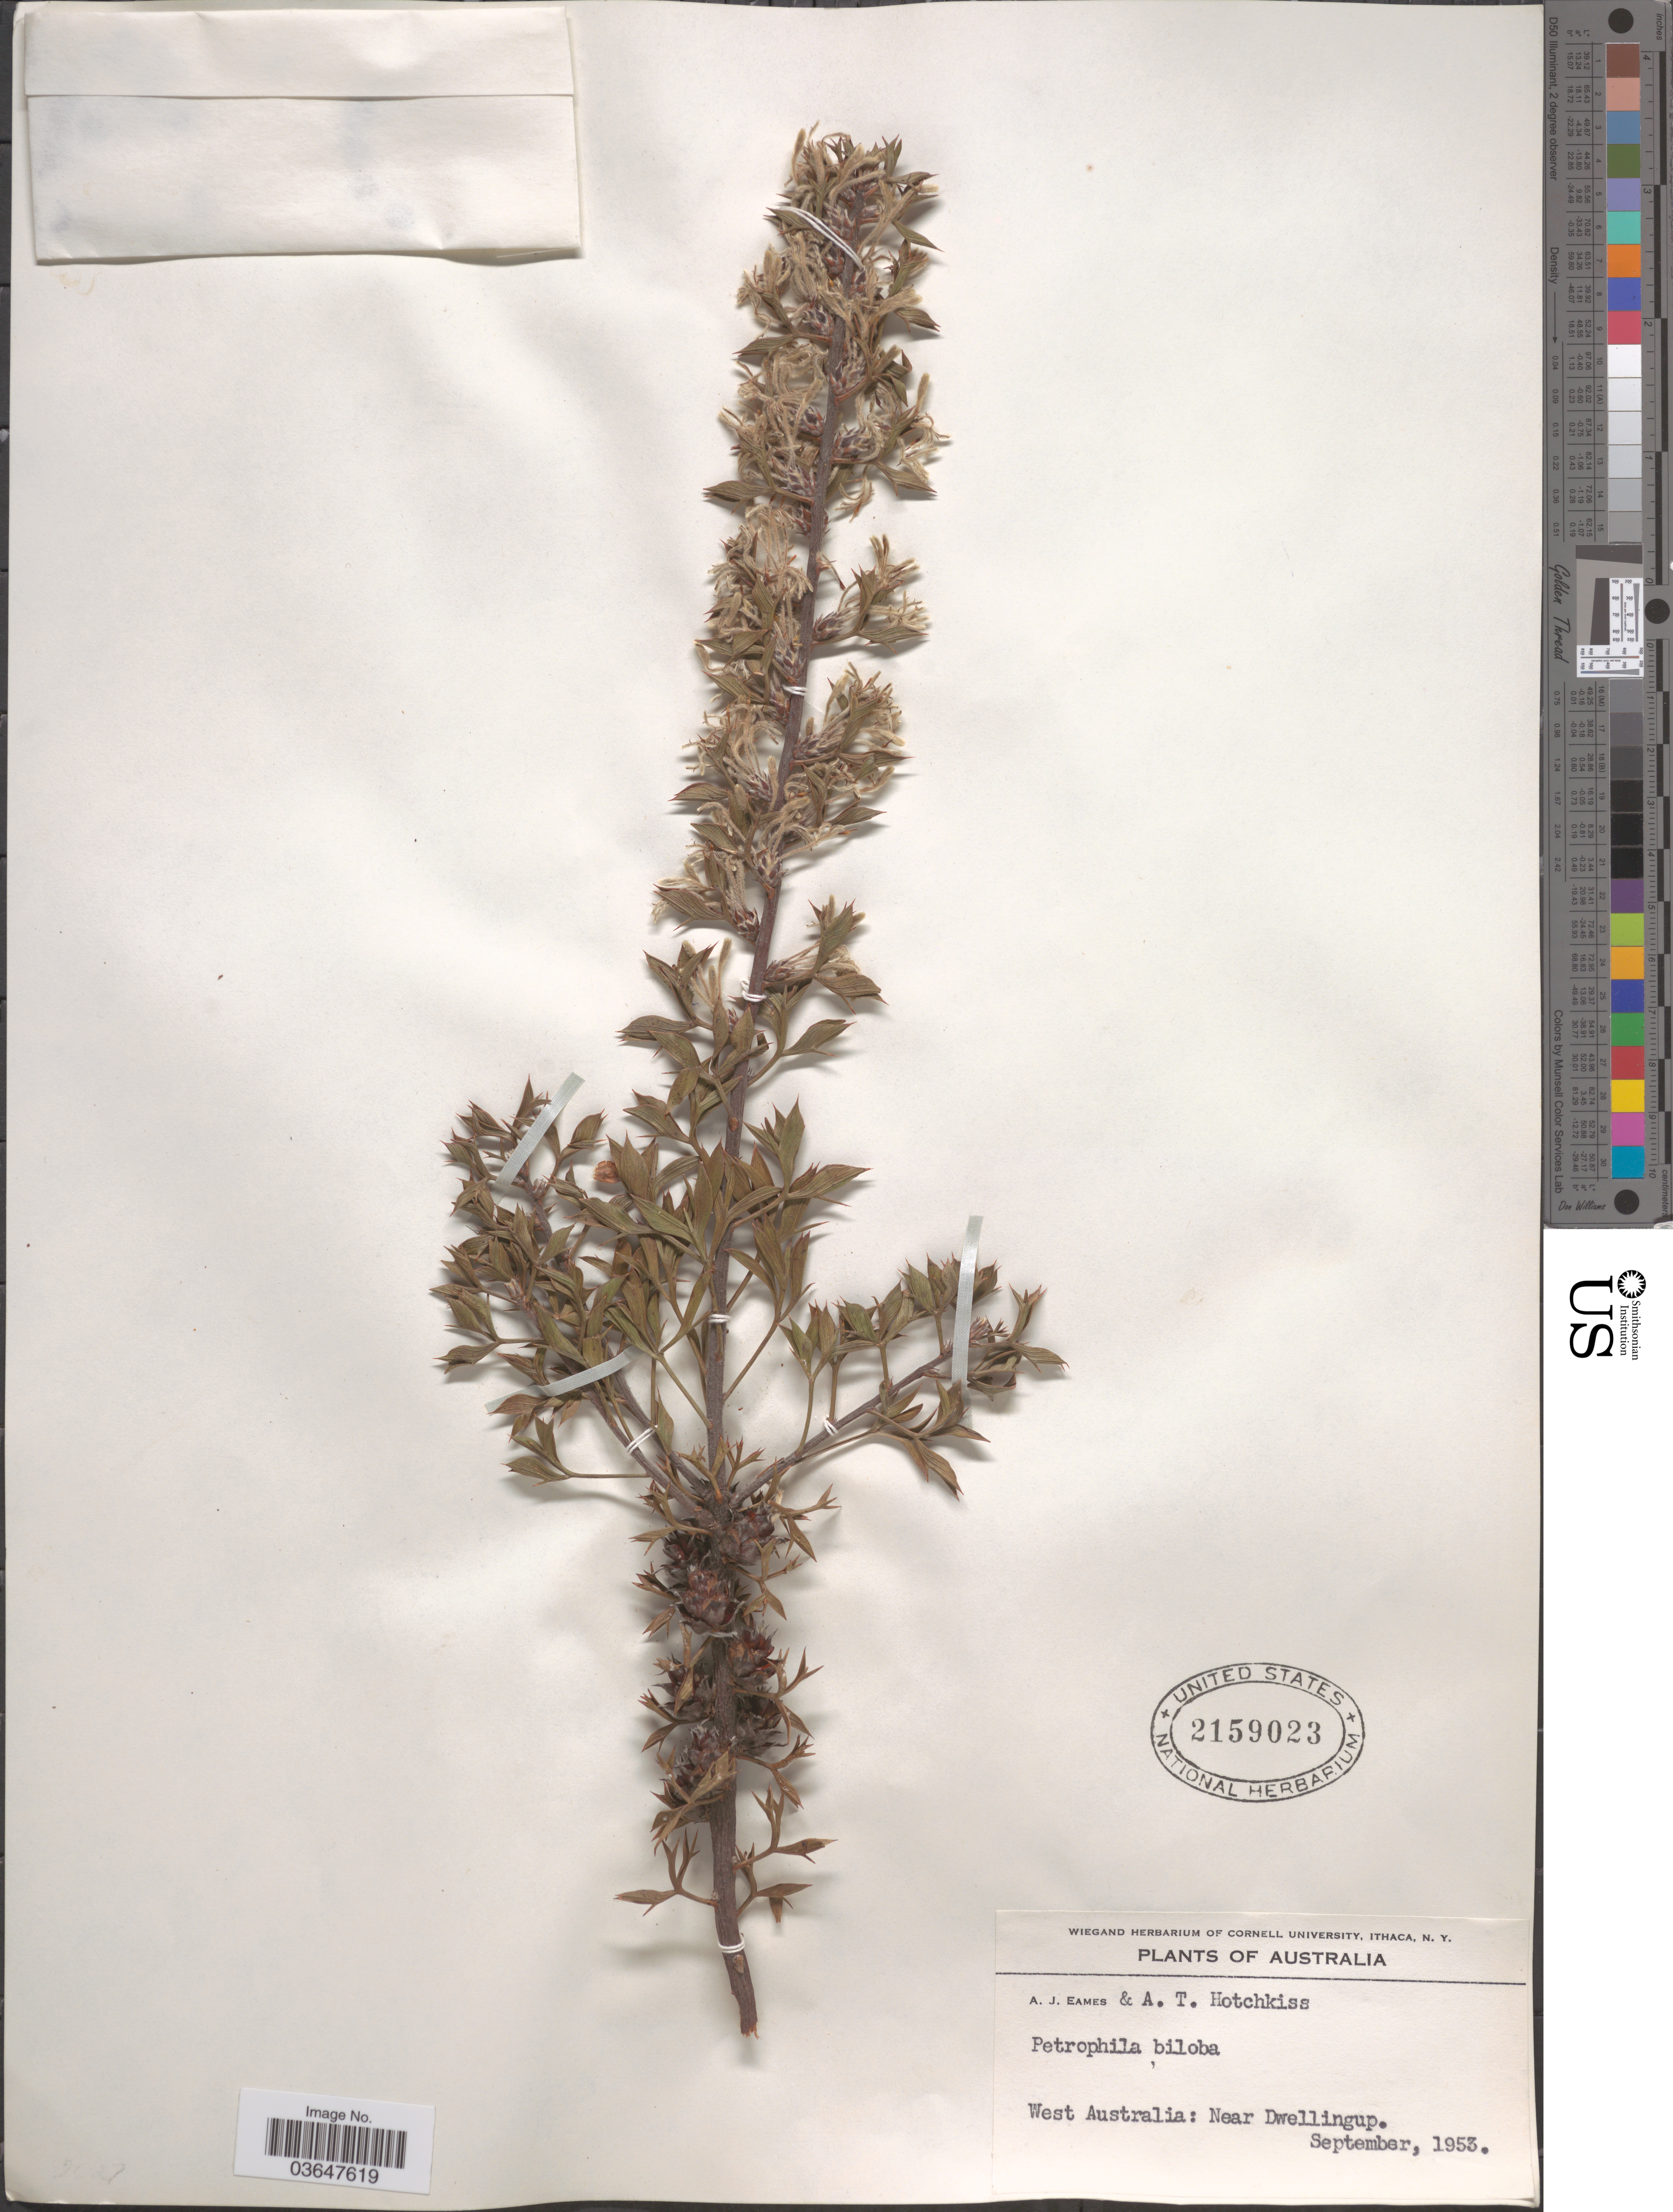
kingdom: Plantae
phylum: Tracheophyta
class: Magnoliopsida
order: Proteales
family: Proteaceae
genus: Petrophile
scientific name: Petrophile biloba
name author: Rydb.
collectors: A. J. Eames & A. Hotchkiss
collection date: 1953-09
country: Australia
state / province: Western Australia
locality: West Australia: Near Dwellingup.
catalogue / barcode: US 2159023